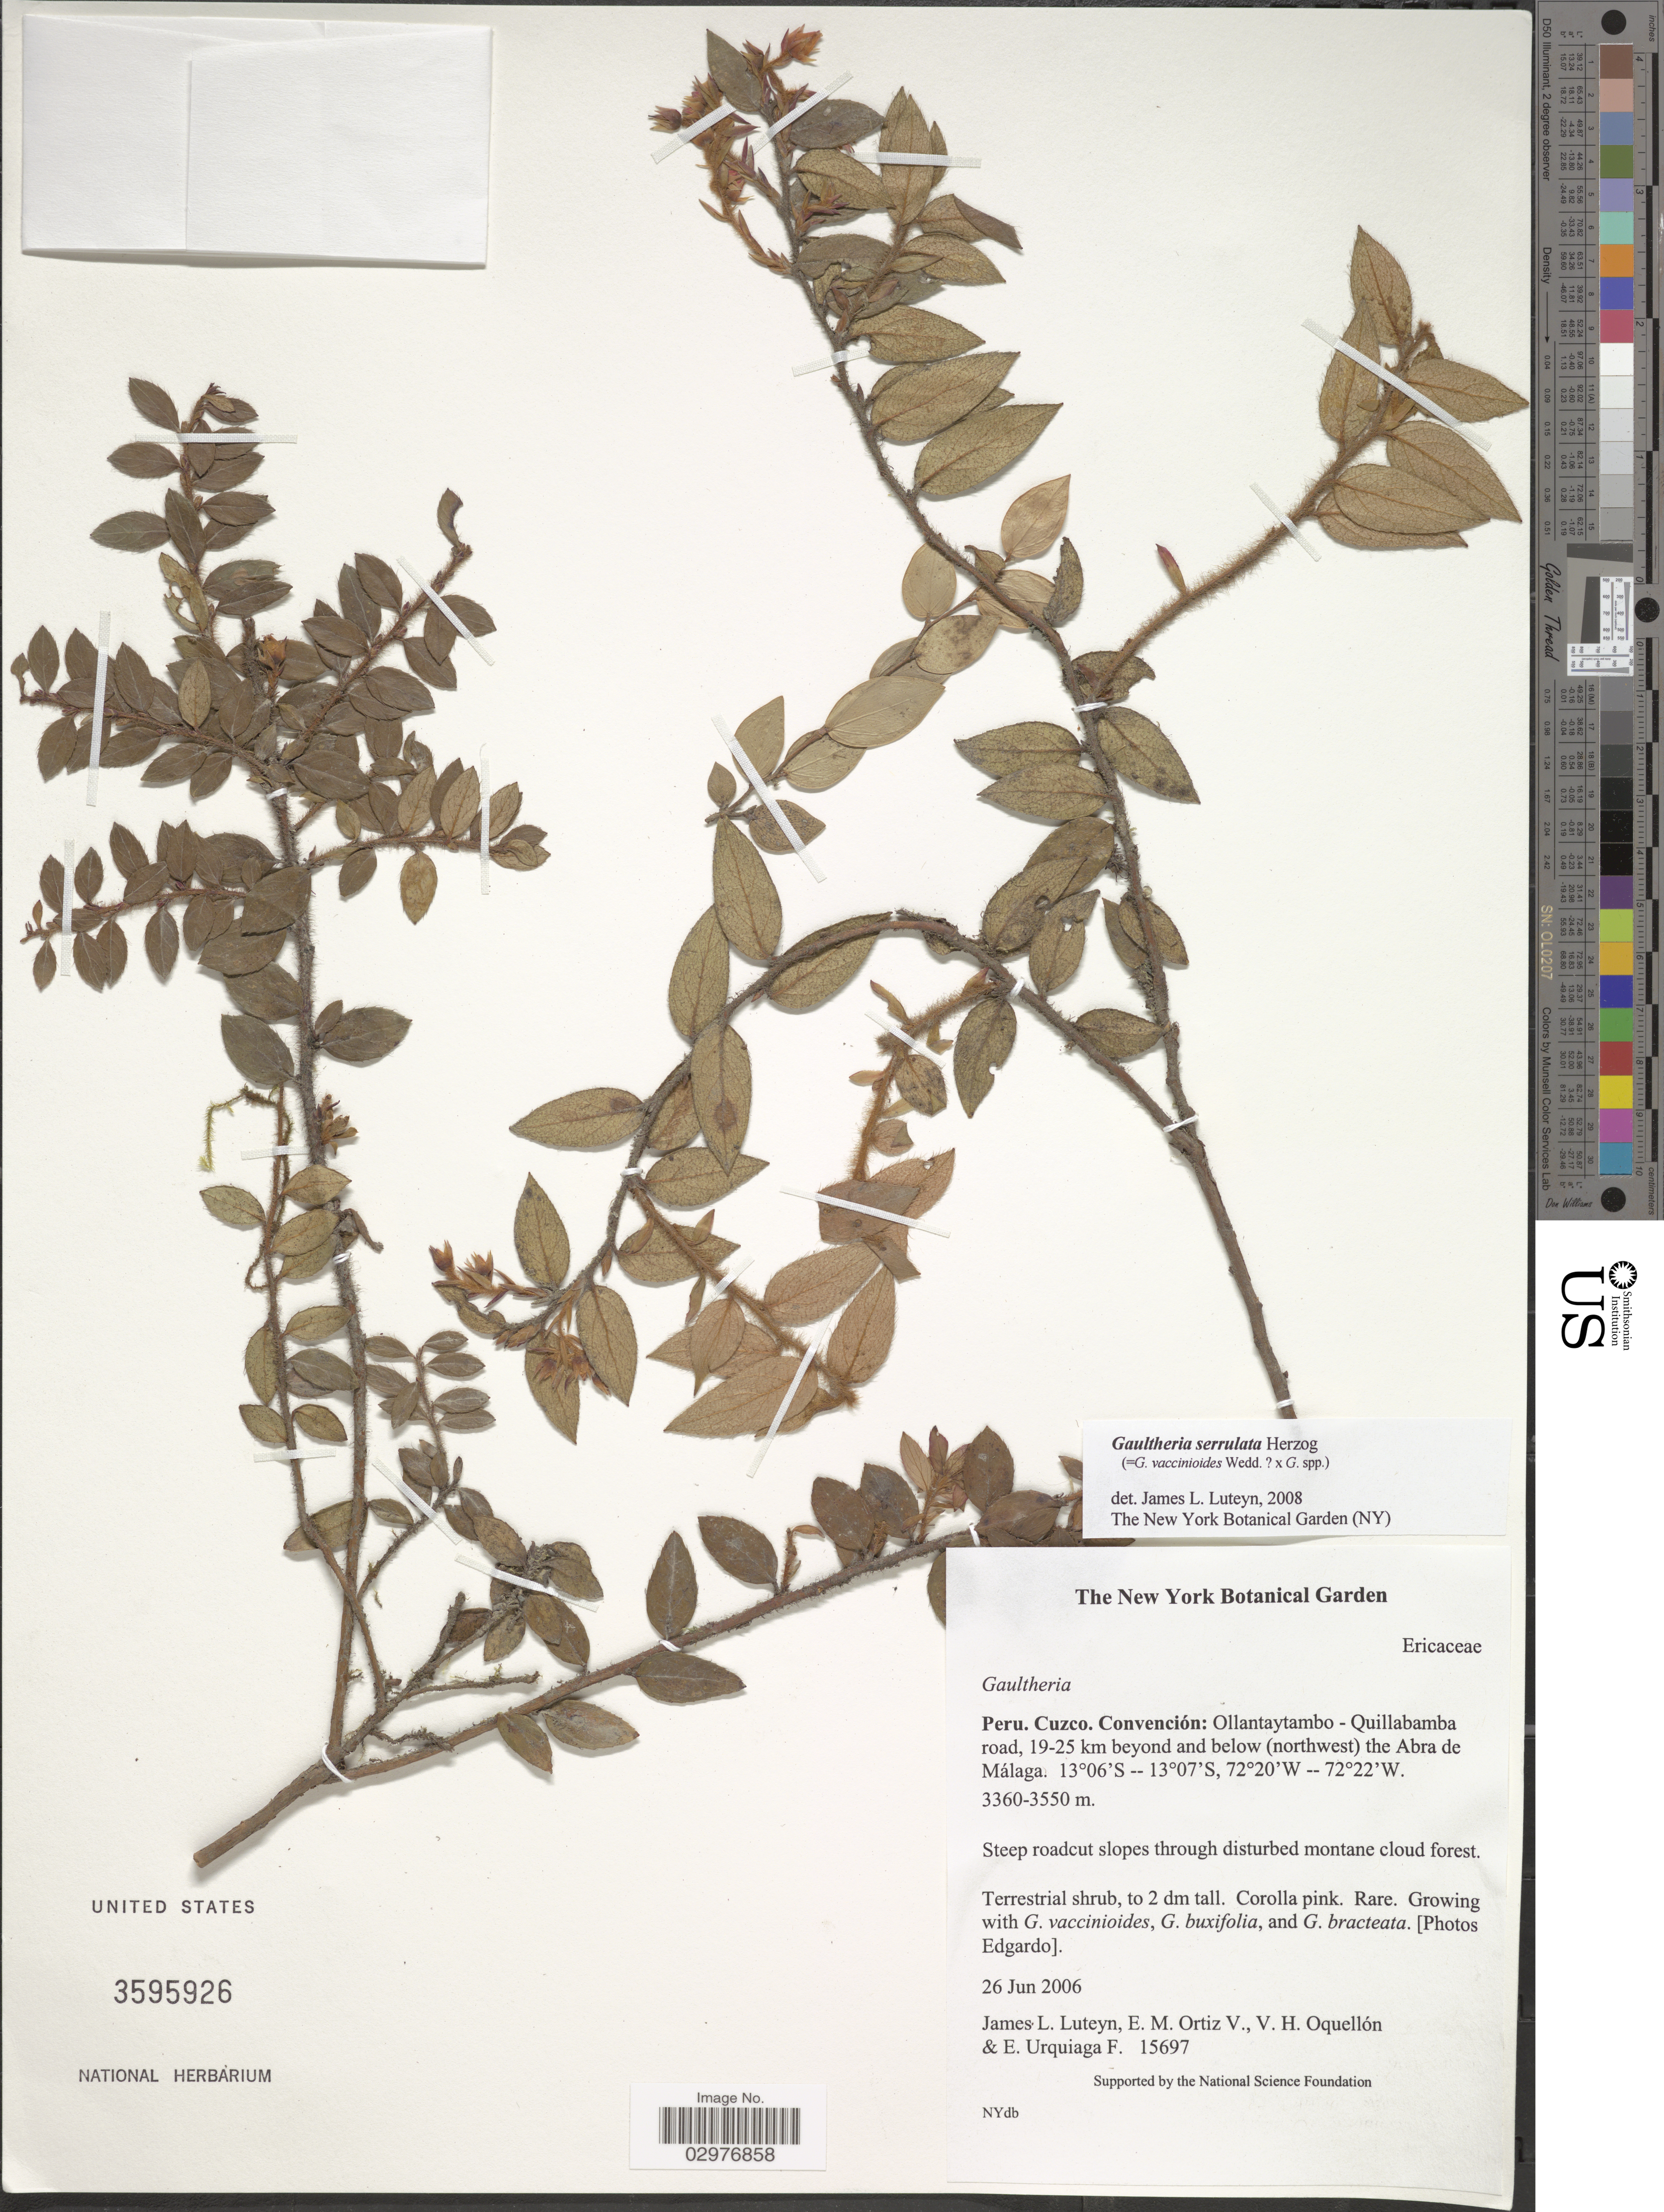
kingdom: Plantae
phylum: Tracheophyta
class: Magnoliopsida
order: Ericales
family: Ericaceae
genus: Gaultheria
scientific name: Gaultheria serrulata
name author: Herzog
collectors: J. L. Luteyn, E. Ortiz V., V. Oquellón & E. Urquiaga F.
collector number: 15697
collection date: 2006-06-26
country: Peru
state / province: Cusco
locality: Cuzco. Convención: Ollantaytambo-Quillabamba road, 19-25 km beyond and below (northwest) the Abra de Málaga.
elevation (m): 3360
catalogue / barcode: US 3595926